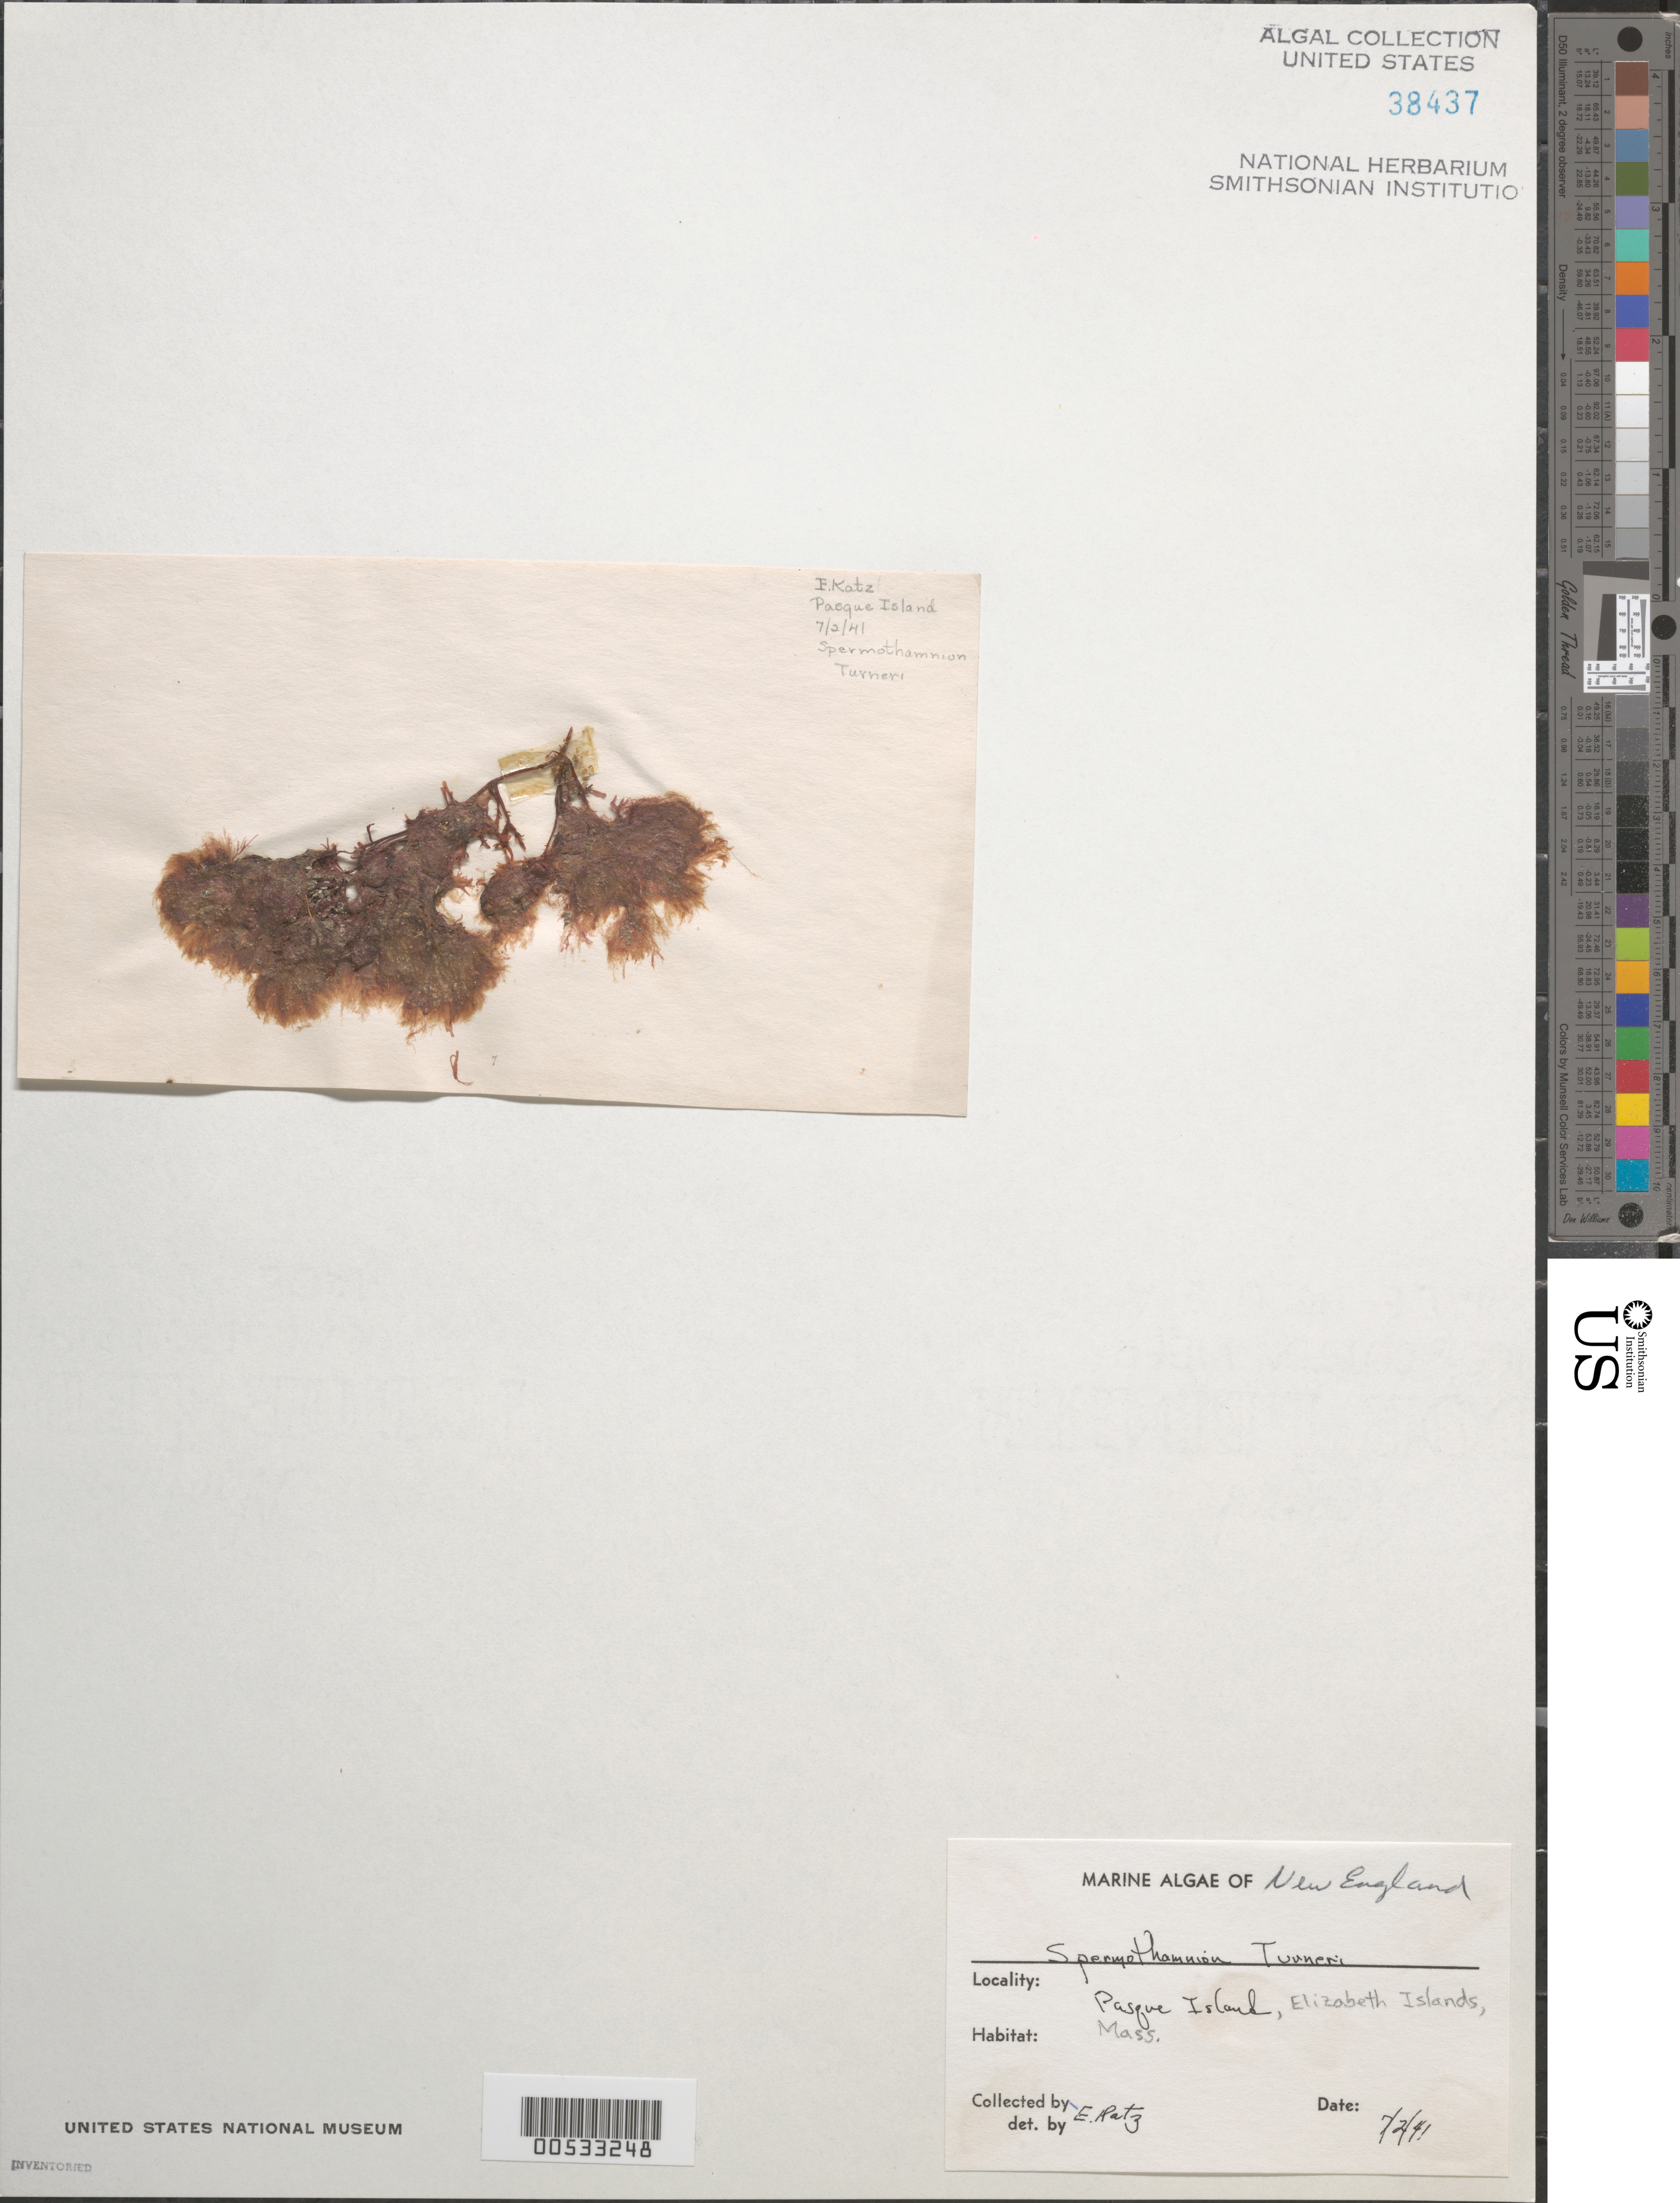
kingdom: Plantae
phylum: Rhodophyta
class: Florideophyceae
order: Ceramiales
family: Ceramiaceae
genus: Scagelothamnion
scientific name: Scagelothamnion turneri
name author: (Mert. ex Roth) A. Athanasiadis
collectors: E. Katz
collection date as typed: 02 Jul 1941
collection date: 1941-07-02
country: United States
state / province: Massachusetts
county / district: Dukes County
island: Pasque Island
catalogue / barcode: US 38437